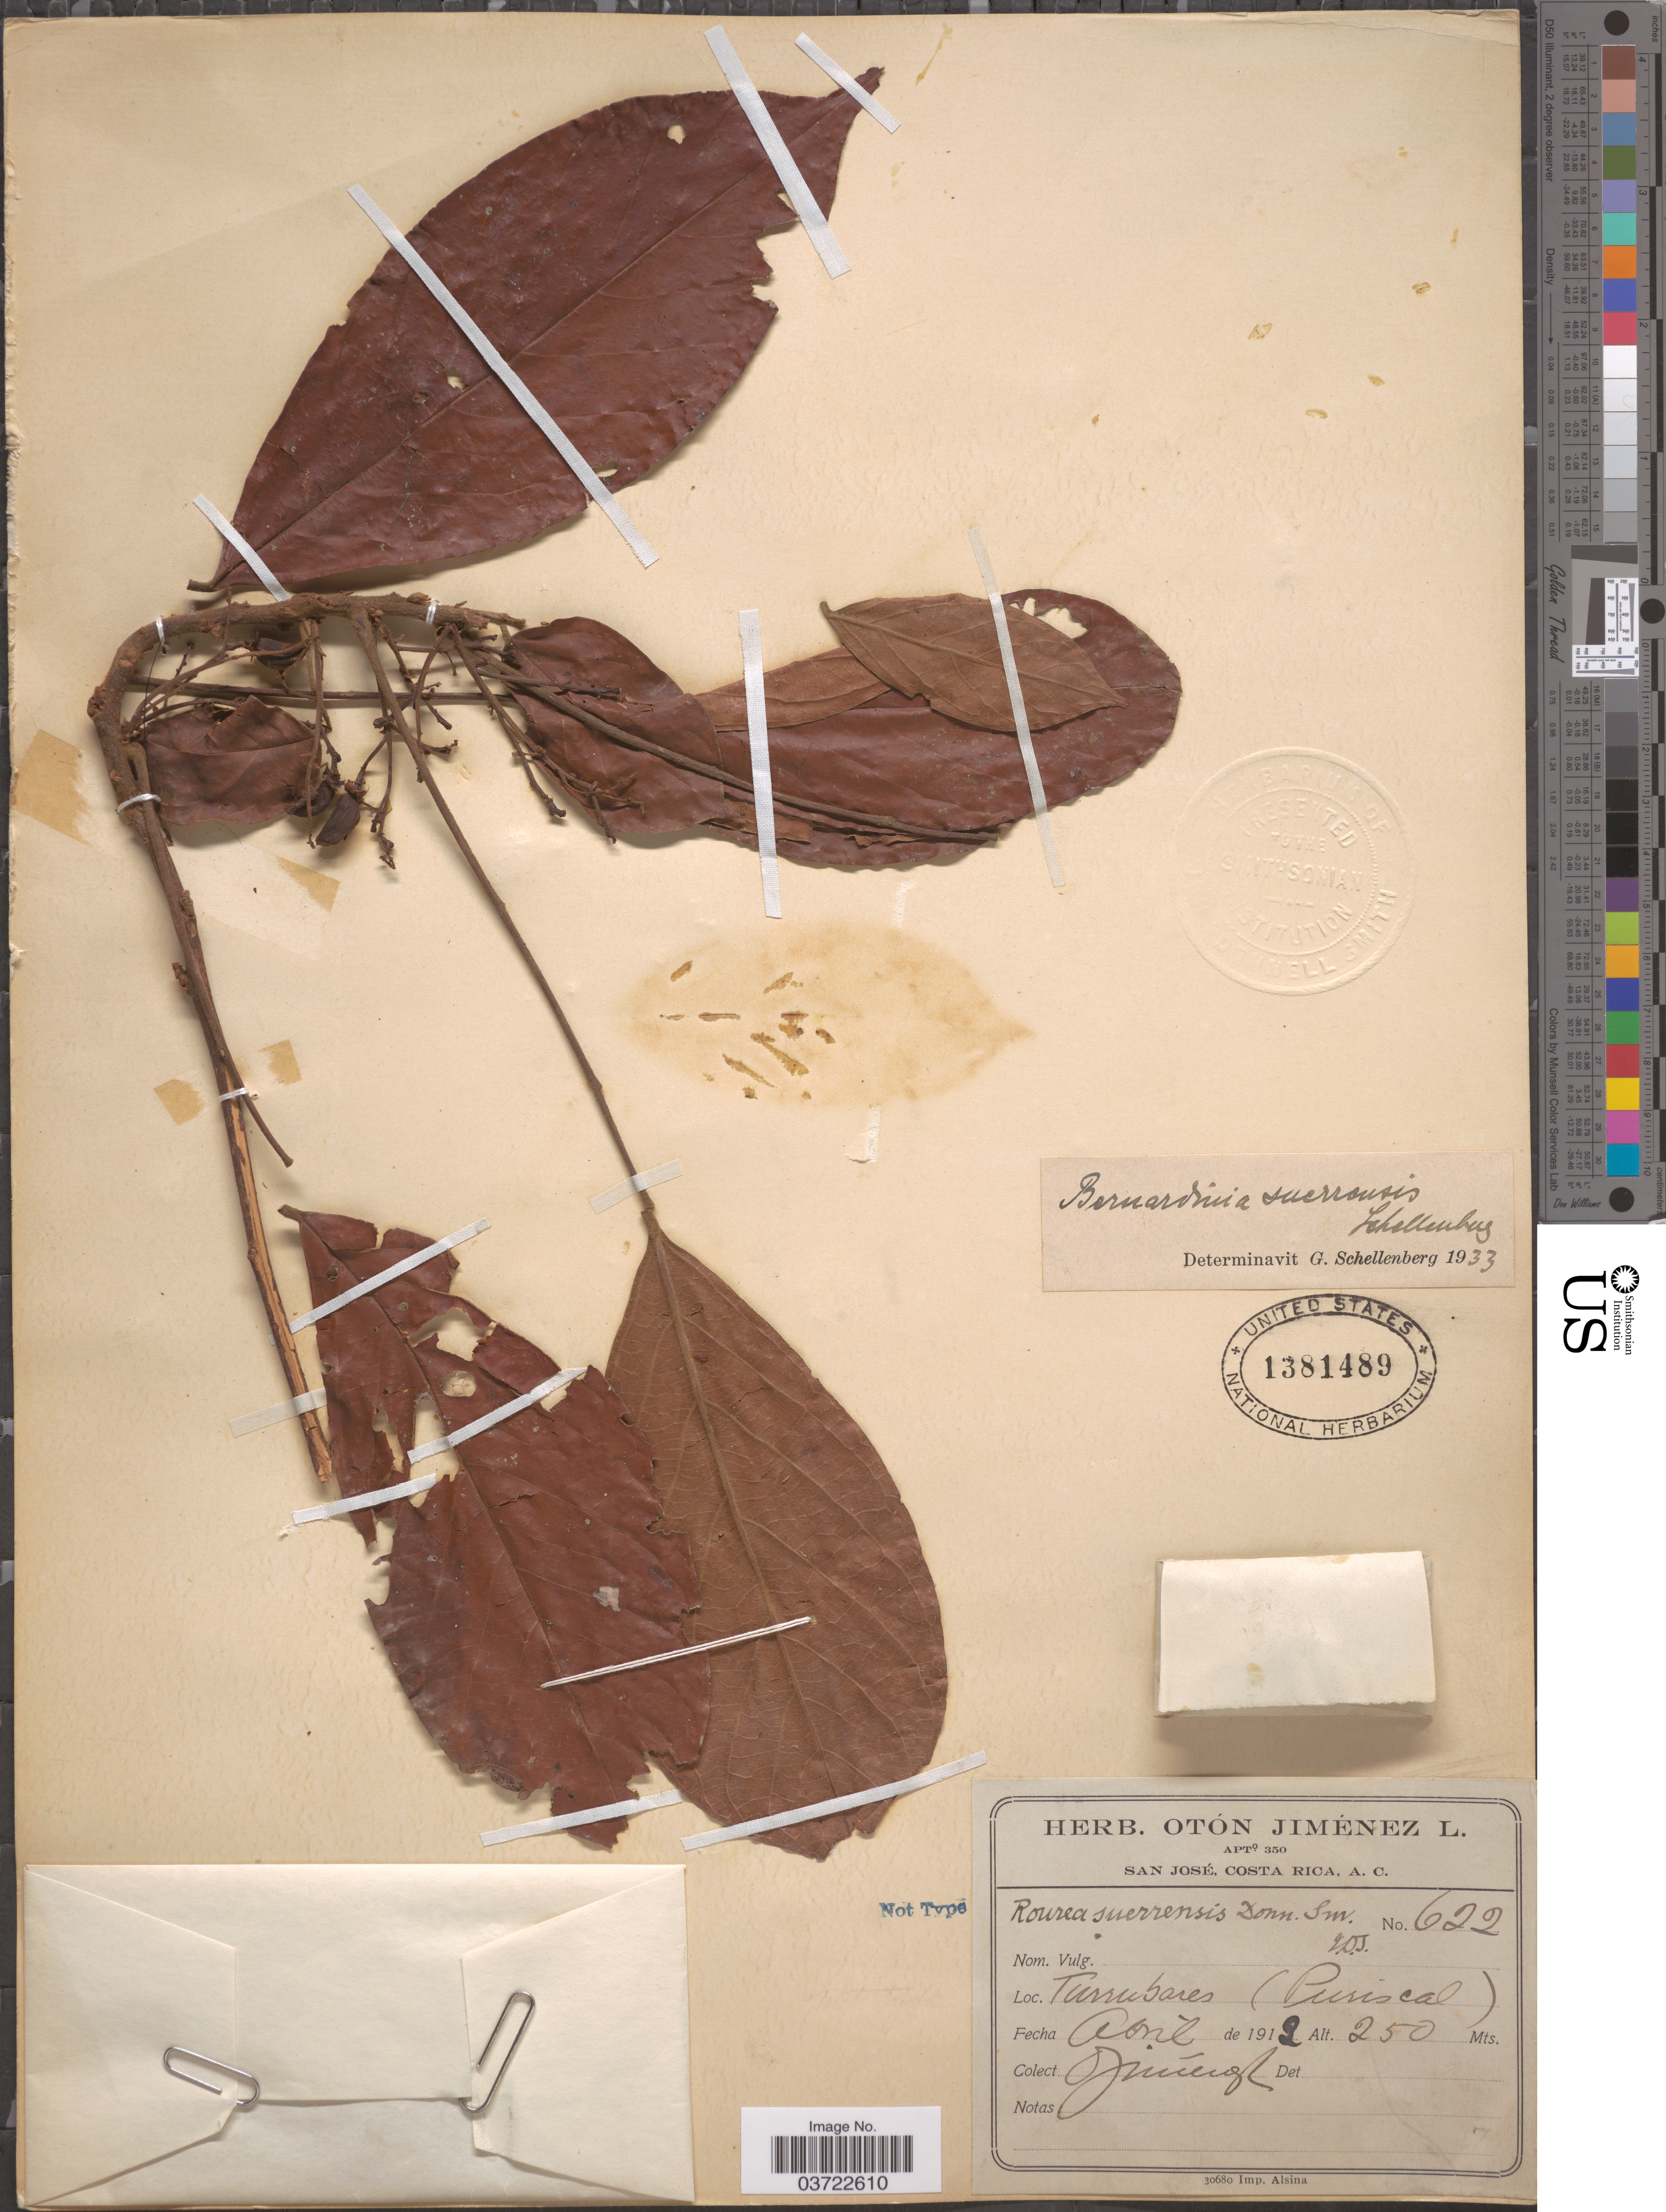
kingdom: Plantae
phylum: Tracheophyta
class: Magnoliopsida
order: Oxalidales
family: Connaraceae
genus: Rourea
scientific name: Rourea suerrensis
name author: Donn. Sm.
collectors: O. Jimenez L.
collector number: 622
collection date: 1912-04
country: Costa Rica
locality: Turrubares (Puriscal).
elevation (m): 250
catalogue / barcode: US 1381489